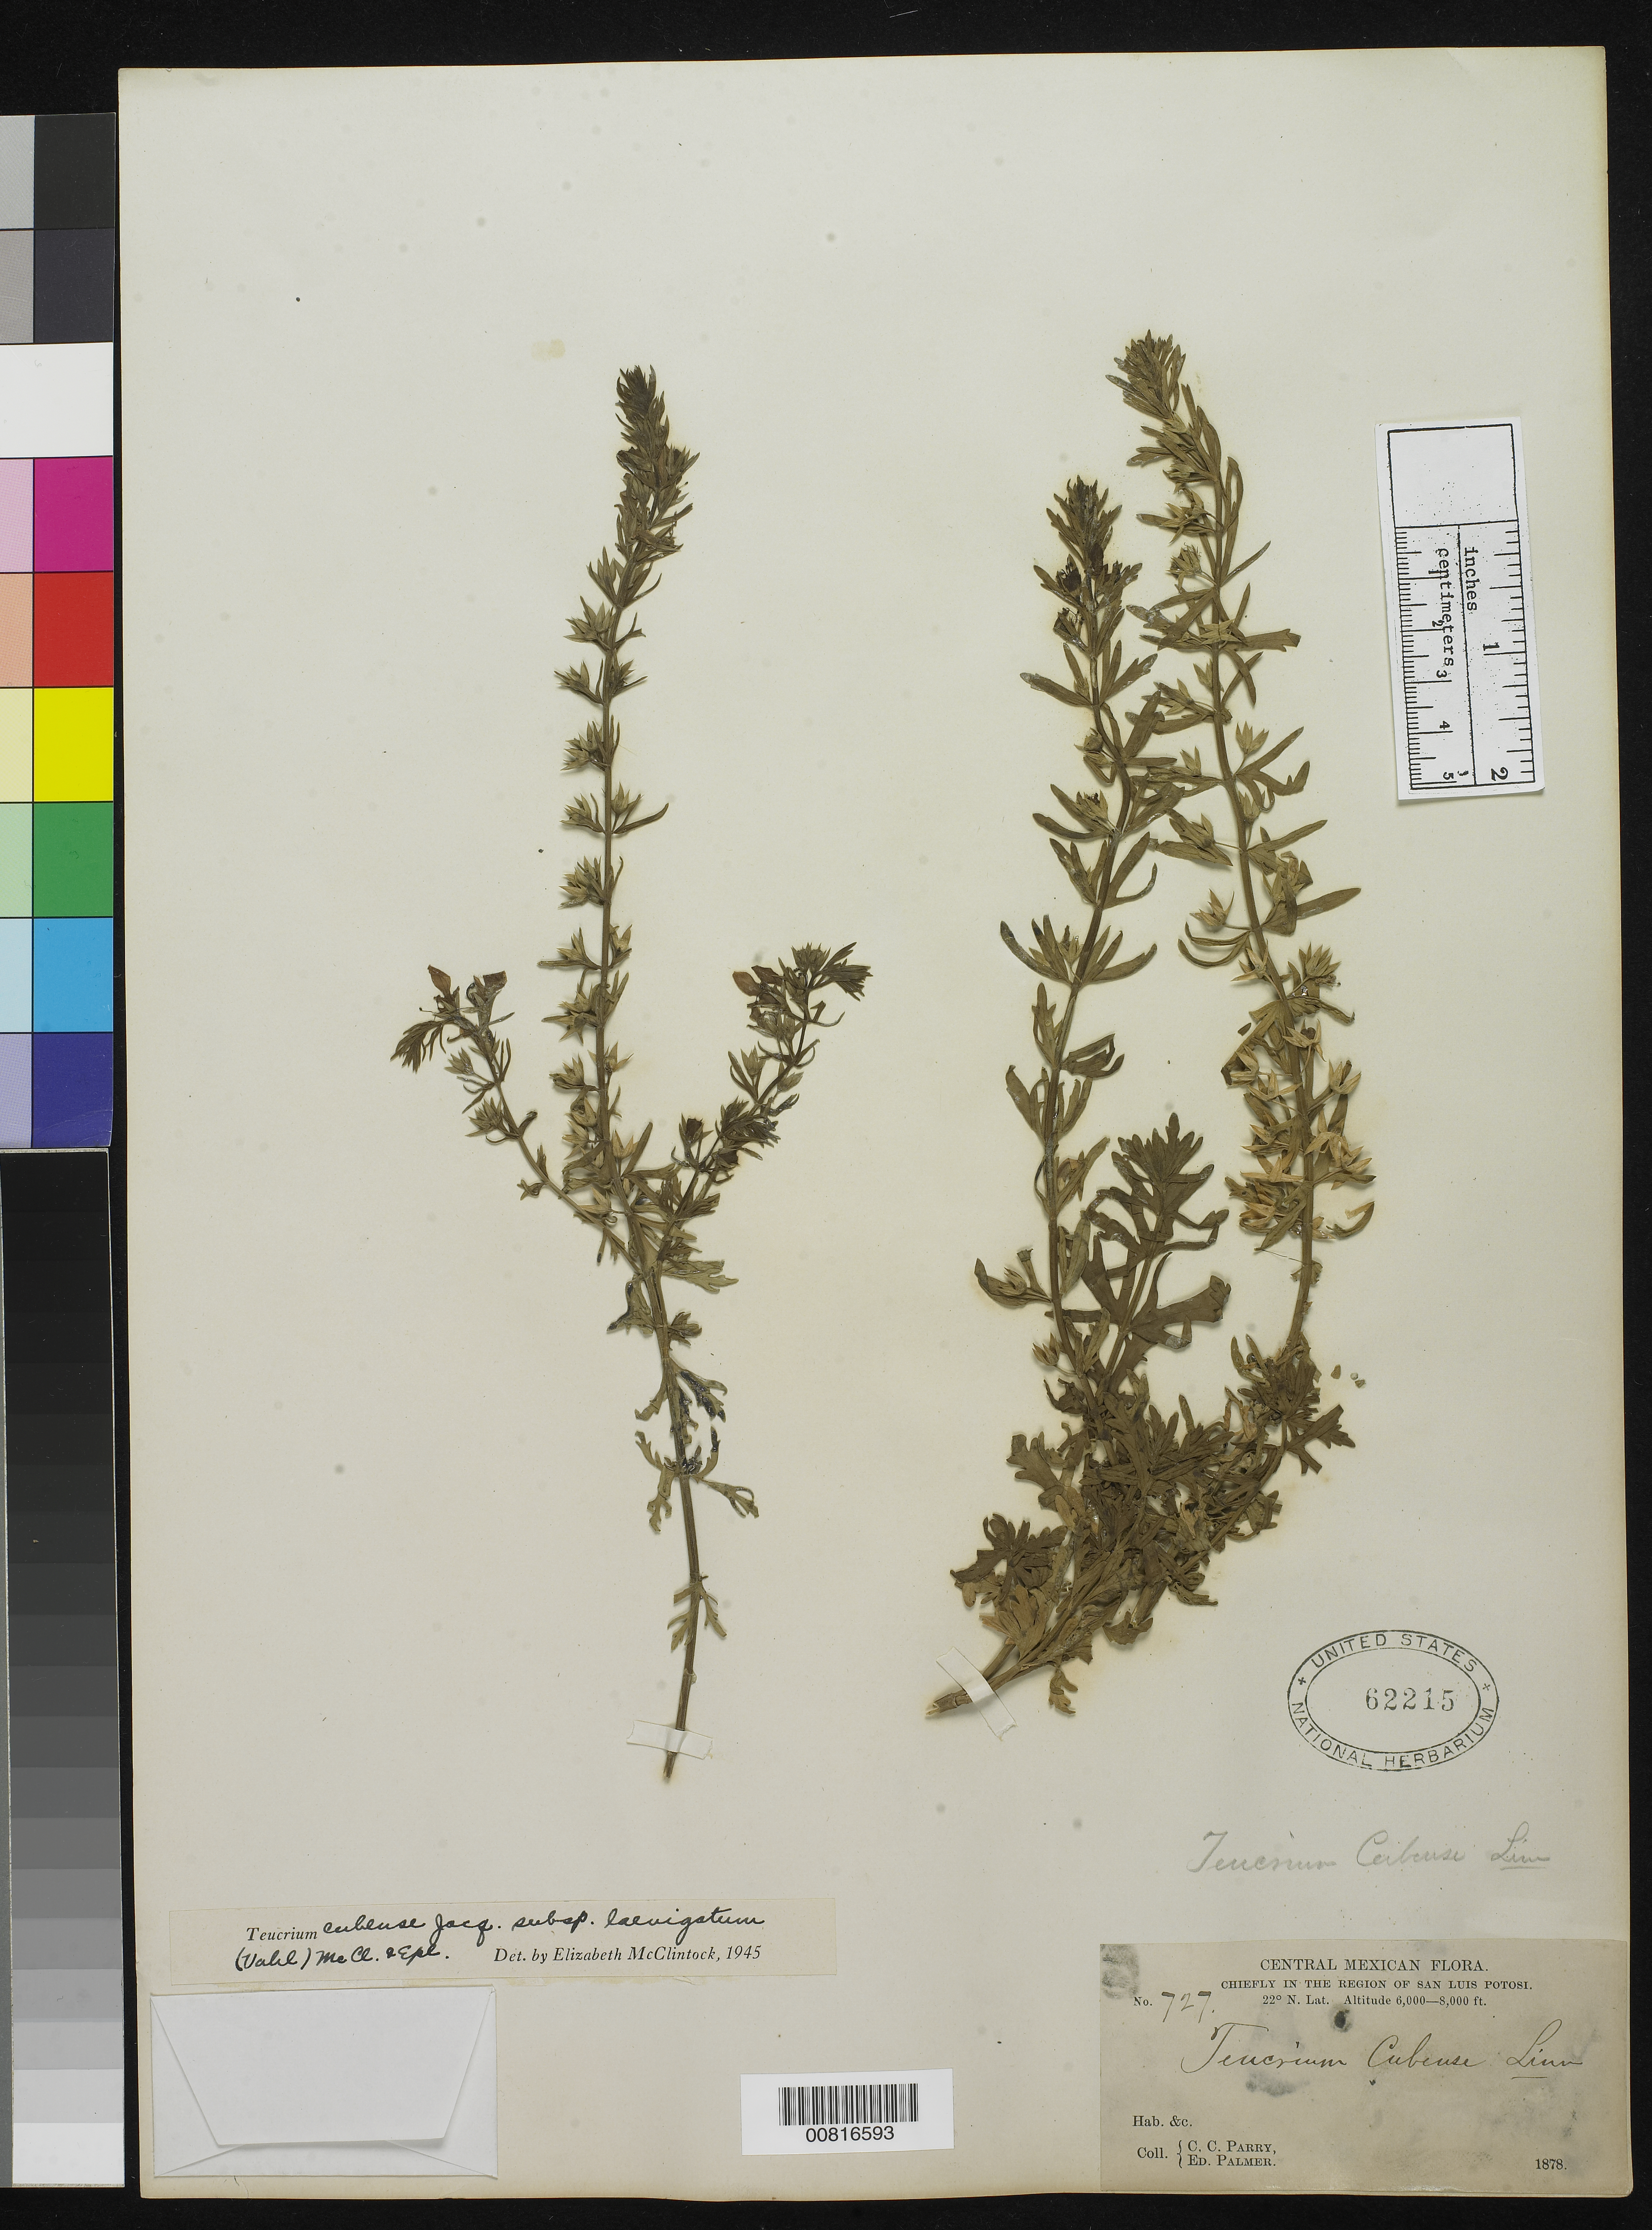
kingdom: Plantae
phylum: Tracheophyta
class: Magnoliopsida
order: Lamiales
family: Lamiaceae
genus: Teucrium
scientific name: Teucrium cubense subsp. laevigatum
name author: Jacq.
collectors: C. C. Parry & E. Palmer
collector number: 727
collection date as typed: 1878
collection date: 1878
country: Mexico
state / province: San Luis Potosí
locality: Chiefly in the region of San Luis Potosí.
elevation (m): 1829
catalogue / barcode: US 62215